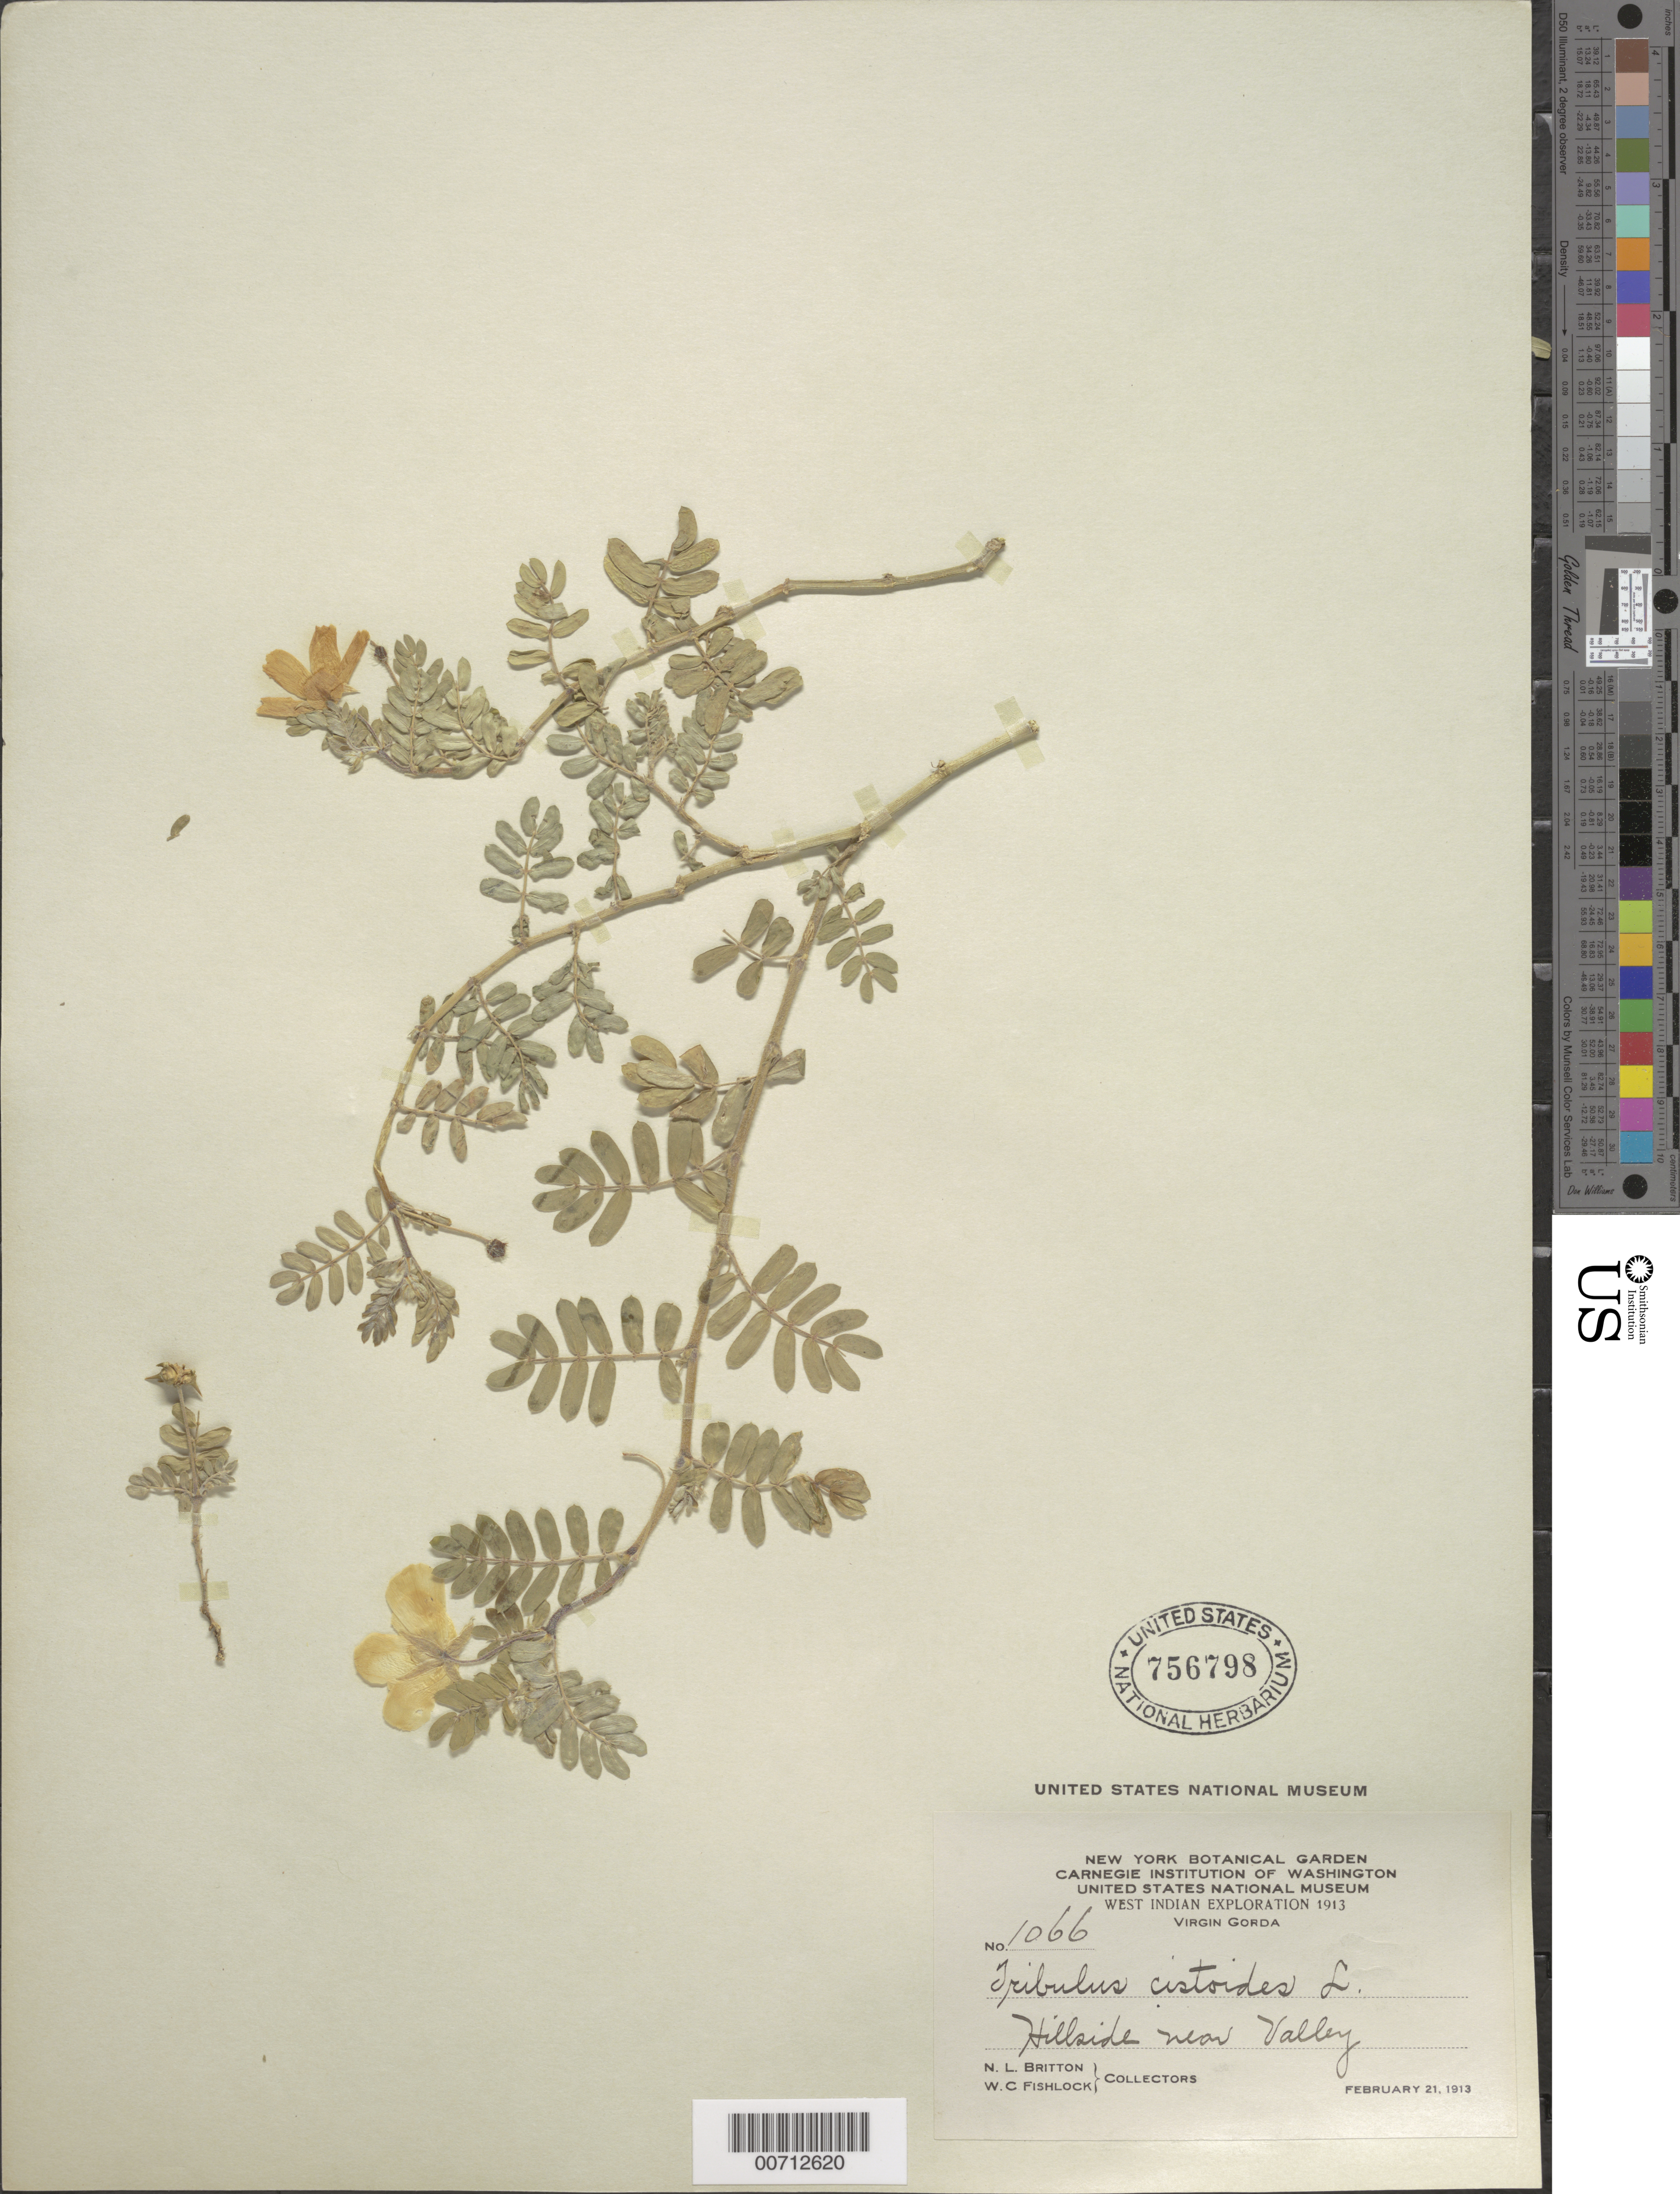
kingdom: Plantae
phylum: Tracheophyta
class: Magnoliopsida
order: Zygophyllales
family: Zygophyllaceae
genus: Tribulus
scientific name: Tribulus cistoides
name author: L.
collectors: N. Britton & W. Fishlock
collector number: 1066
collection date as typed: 21 Feb 1913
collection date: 1913-02-21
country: British Virgin Islands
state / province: Virgin Gorda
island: Virgin Gorda Island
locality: Valley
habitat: Hillside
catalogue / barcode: US 756798